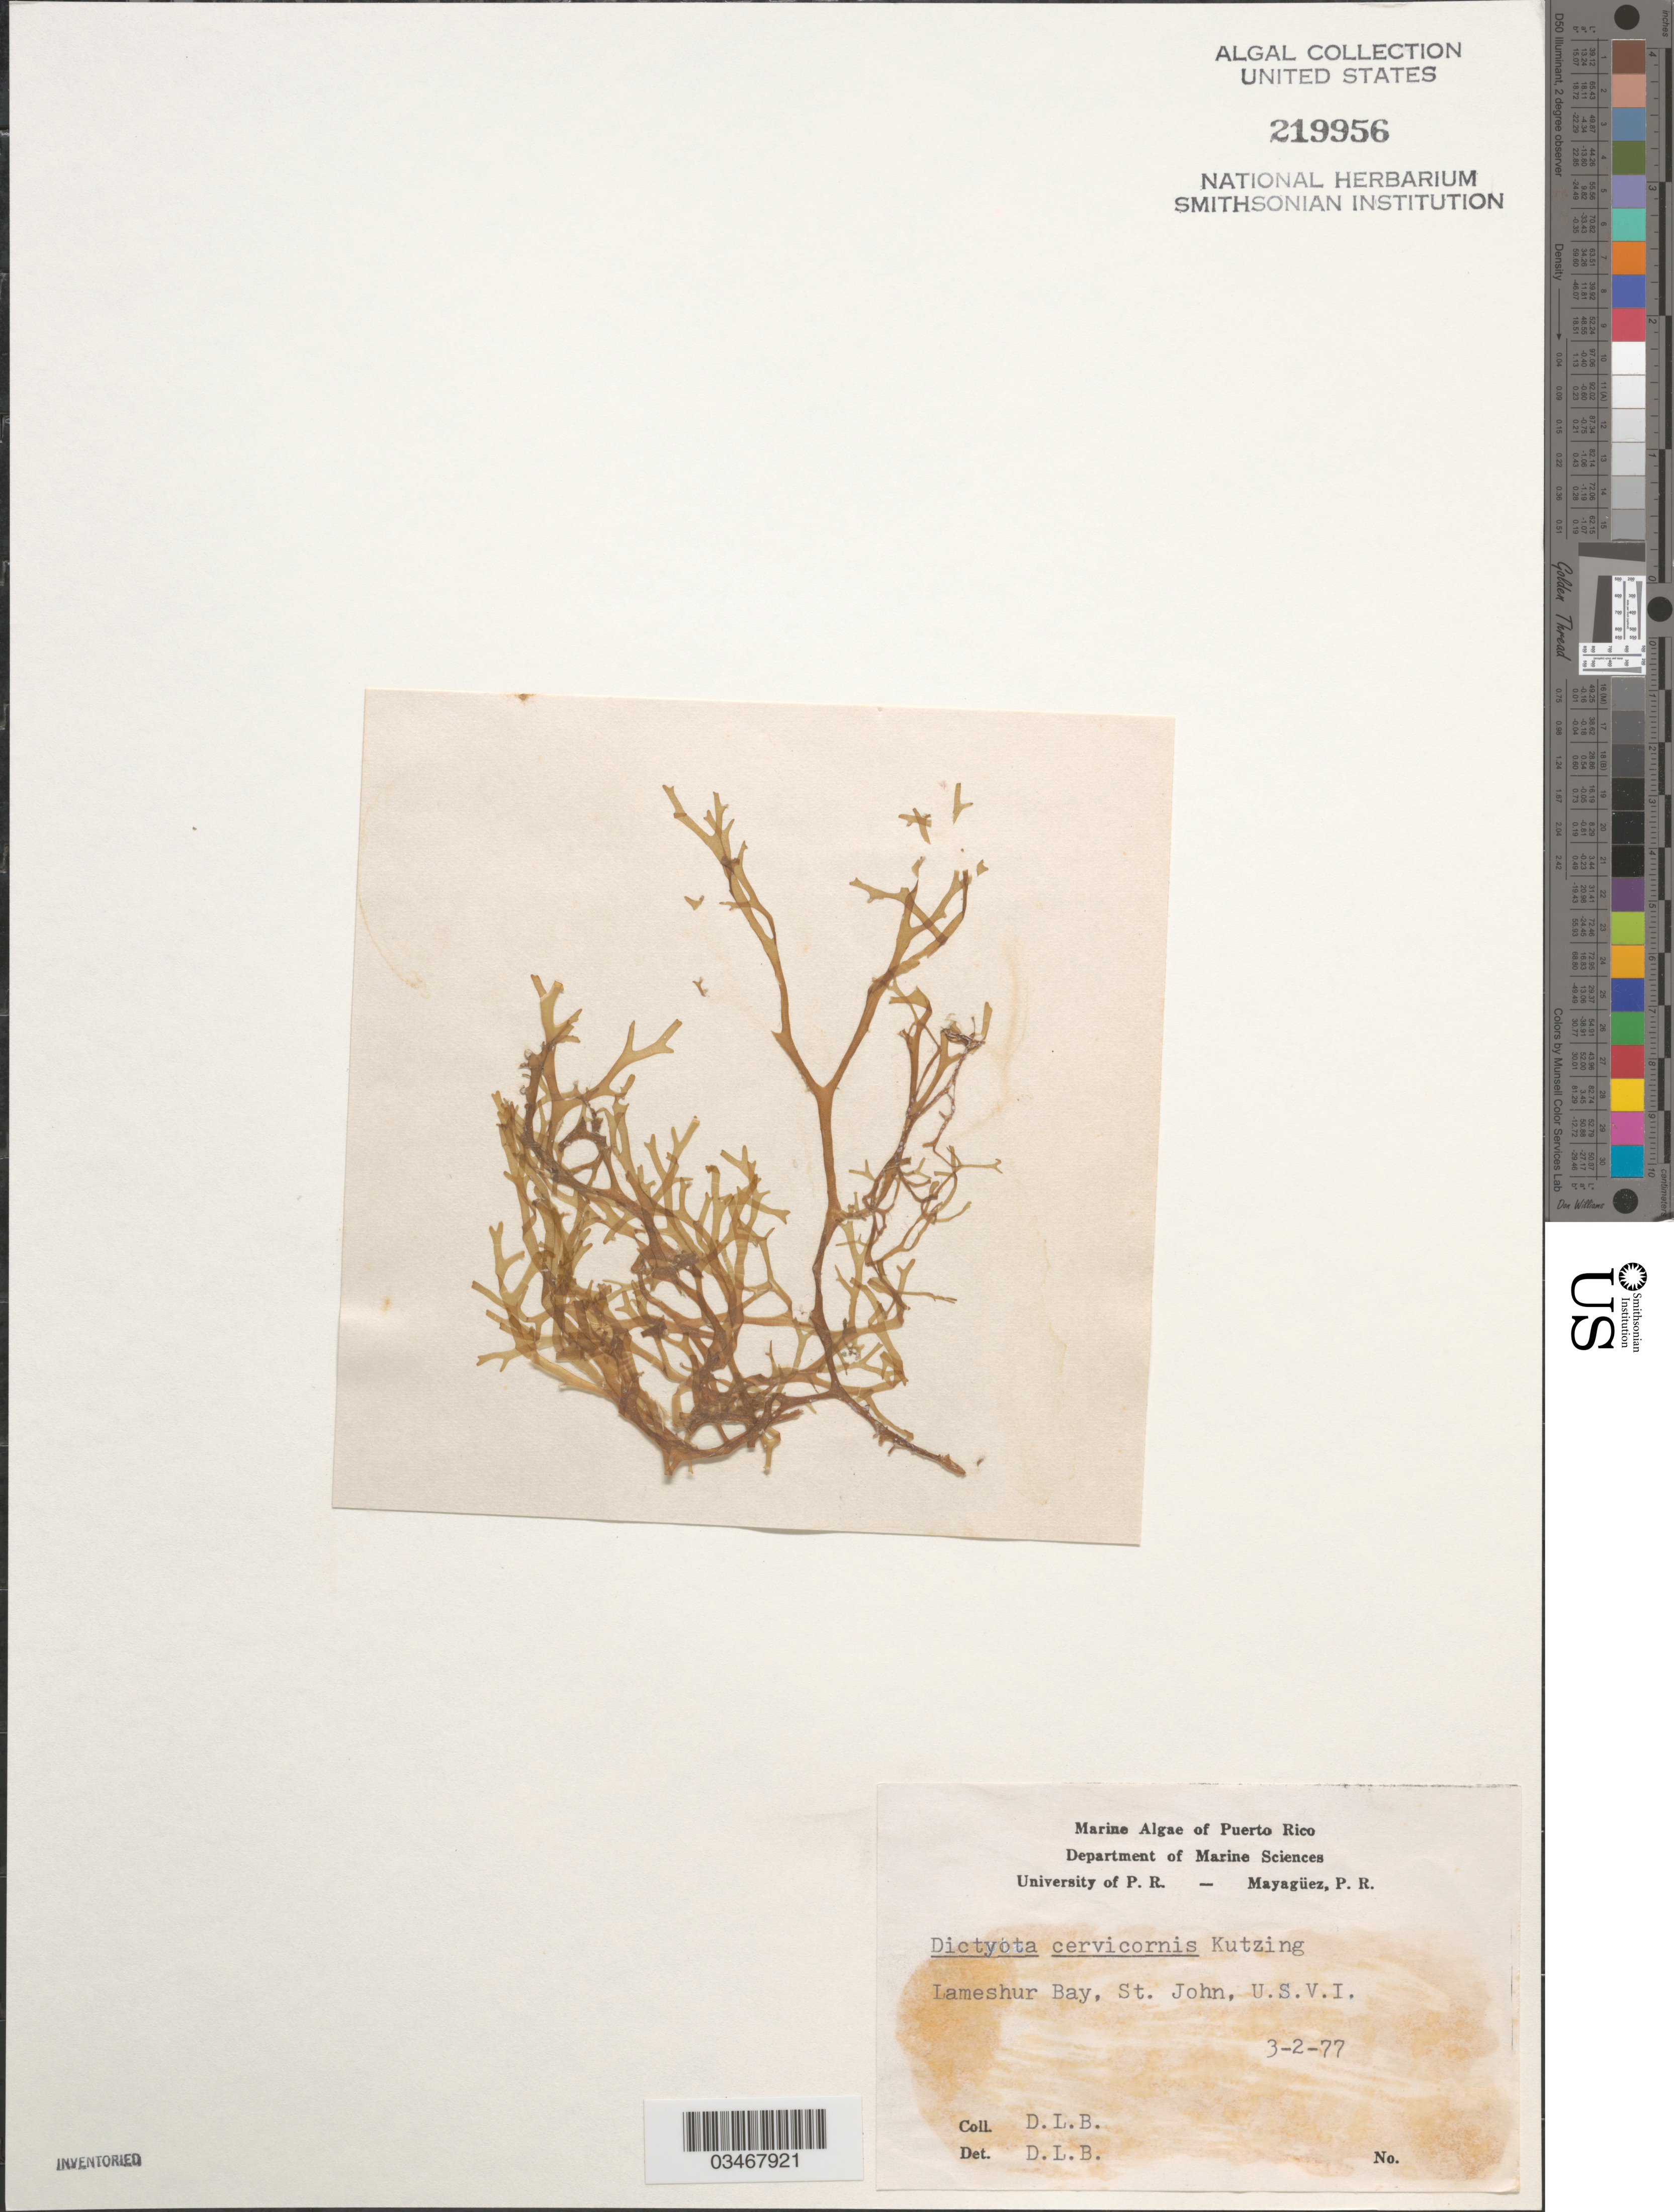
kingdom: Chromista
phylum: Ochrophyta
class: Phaeophyceae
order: Dictyotales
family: Dictyotaceae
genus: Dictyota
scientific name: Dictyota cervicornis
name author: Kütz.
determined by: Ballantine, D. L.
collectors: D.L. Ballantine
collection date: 1977-03-02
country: U.S. Virgin Islands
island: St. John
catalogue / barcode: US 219956